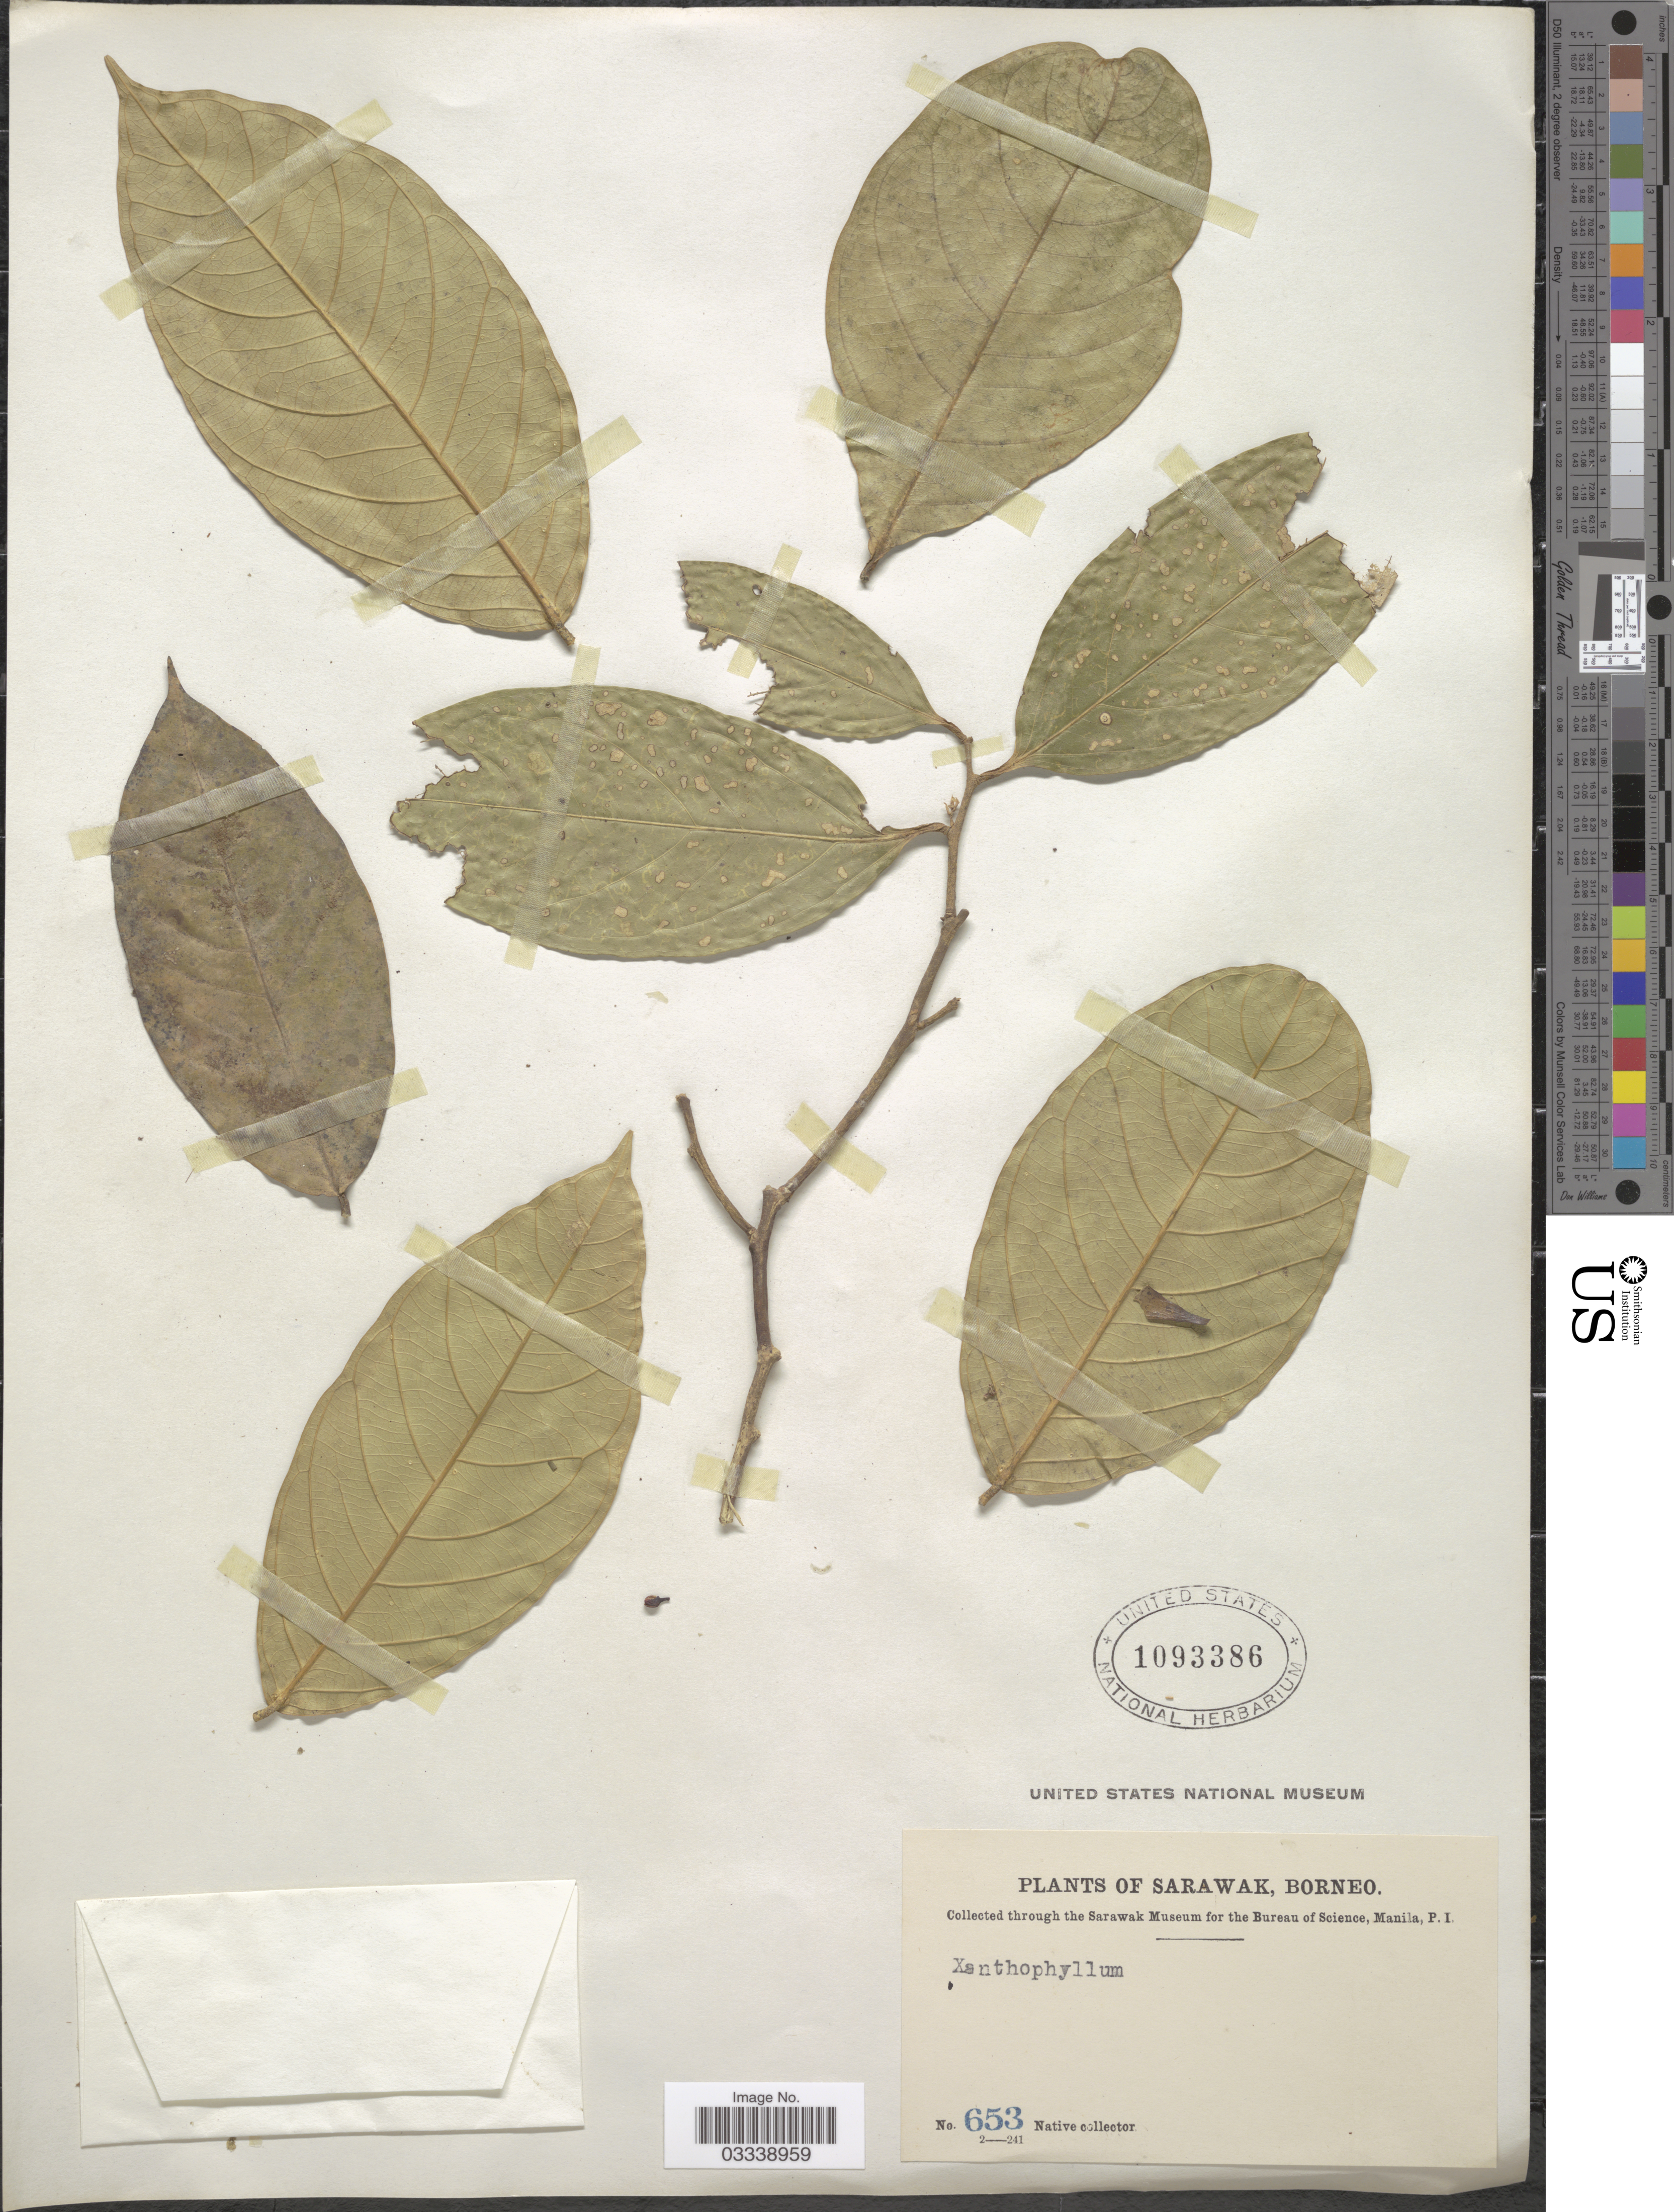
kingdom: Plantae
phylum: Tracheophyta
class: Magnoliopsida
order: Fabales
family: Polygalaceae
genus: Xanthophyllum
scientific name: Xanthophyllum sp.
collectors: Native collector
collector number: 653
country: Malaysia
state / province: Sarawak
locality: Borneo.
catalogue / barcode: US 1093386